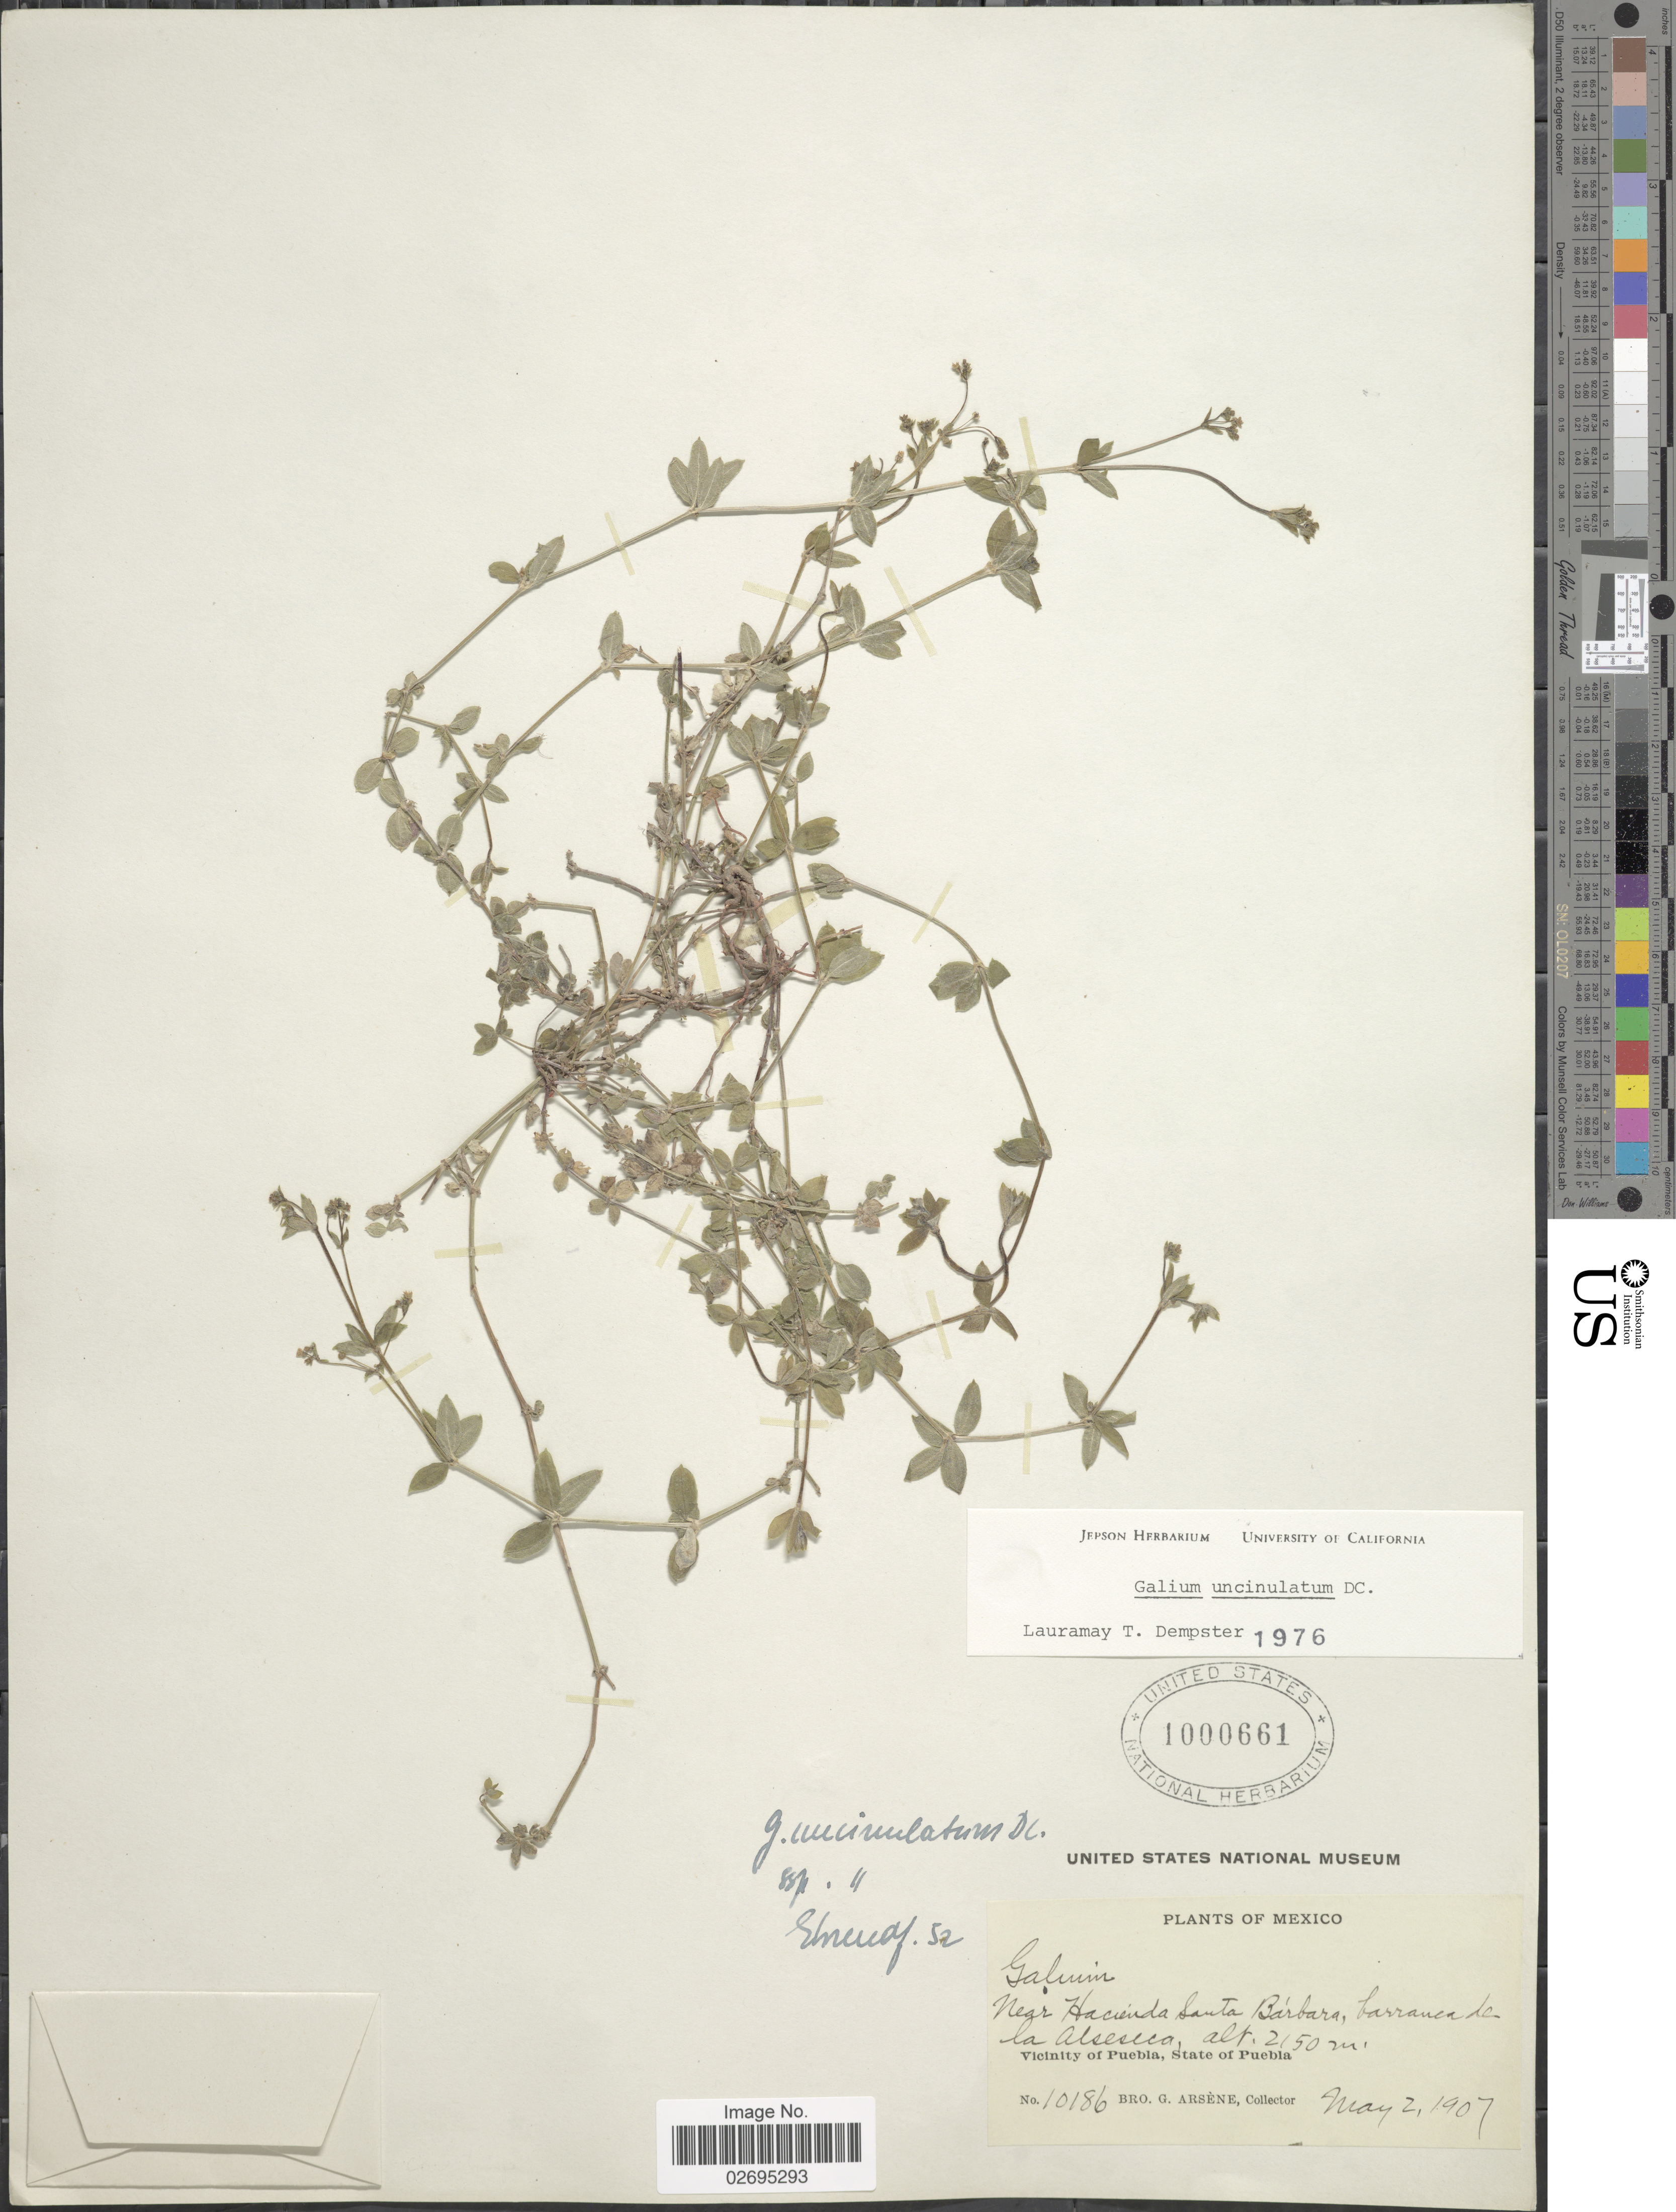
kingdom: Plantae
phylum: Tracheophyta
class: Magnoliopsida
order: Gentianales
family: Rubiaceae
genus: Galium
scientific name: Galium uncinulatum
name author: DC.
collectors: Bro. G. Arsène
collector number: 10186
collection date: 1907-05-02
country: Mexico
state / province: Puebla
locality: Near Hacienda Santa Barbara, barranca de la Alseseca, Vicinity of Puebla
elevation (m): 2150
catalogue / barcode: US 1000661